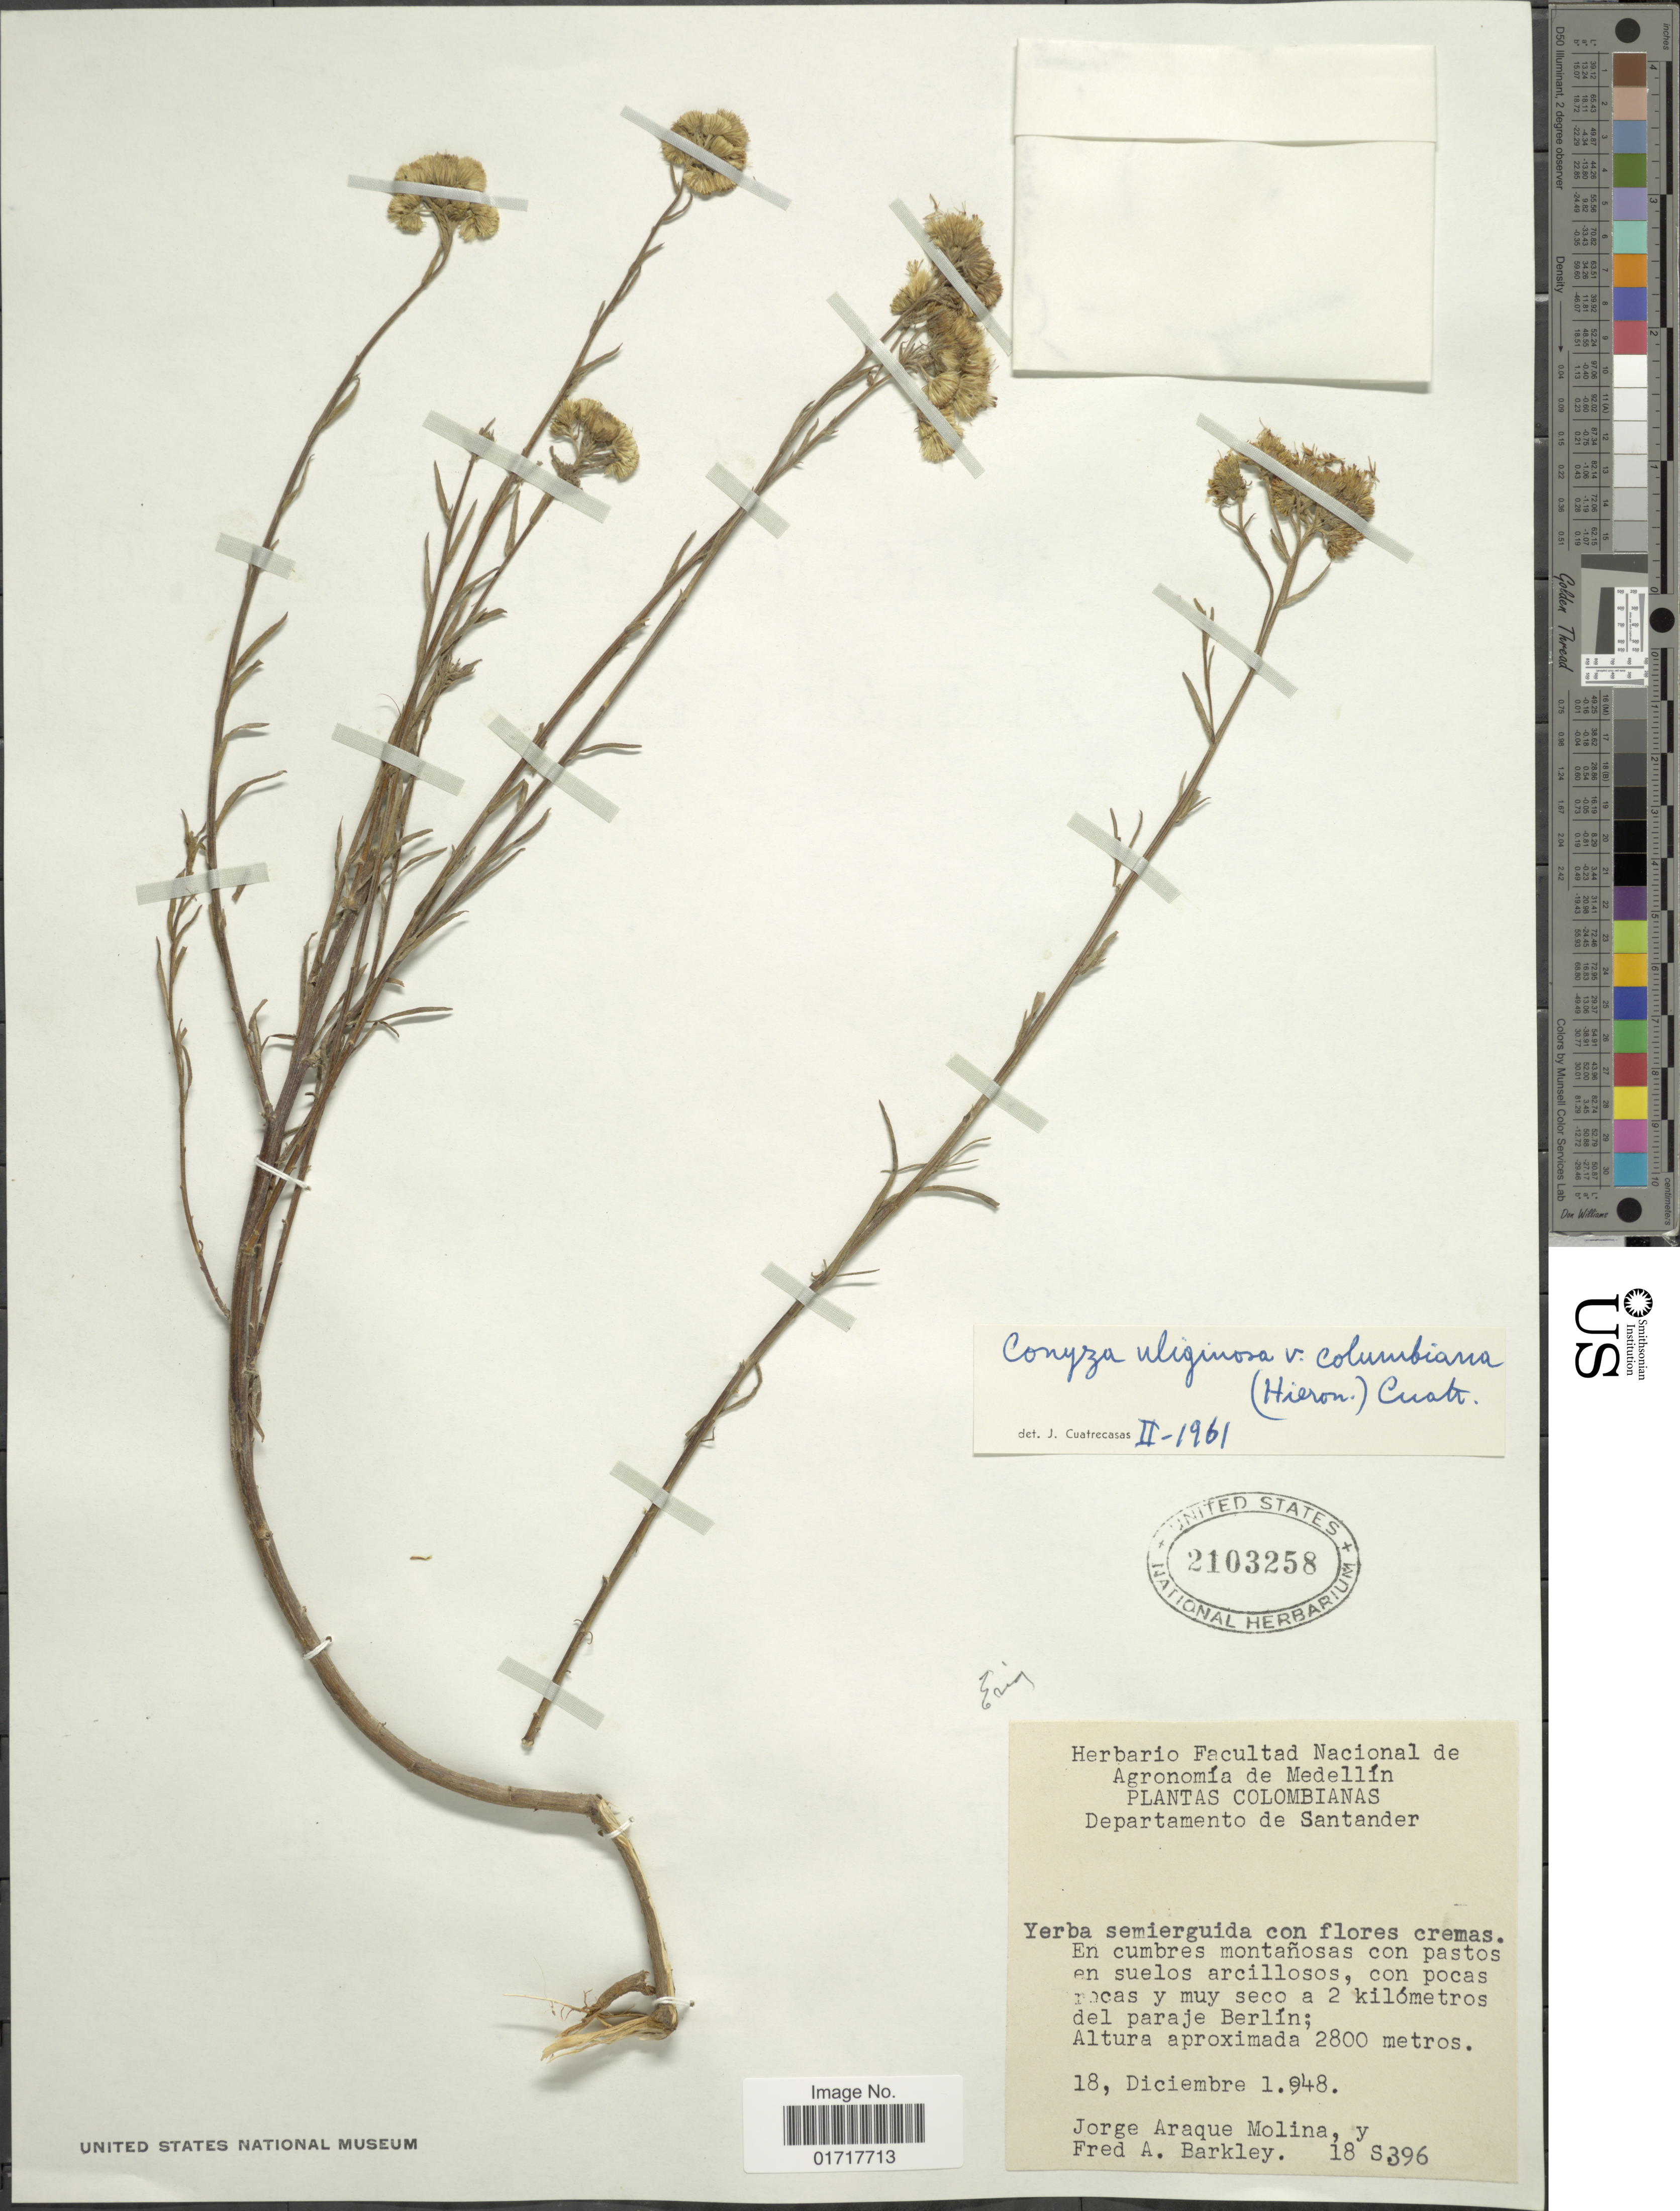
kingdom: Plantae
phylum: Tracheophyta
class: Magnoliopsida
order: Asterales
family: Asteraceae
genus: Conyza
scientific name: Conyza uliginosa var. colimbiana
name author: (Hieron.) Cuatrec.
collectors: J. Araque Molina & F. A. Barkley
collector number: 18S396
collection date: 1948-12-18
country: Colombia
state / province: Santander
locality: Departamento de Santander, 2 kilometros del paraje Berlin.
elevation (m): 2800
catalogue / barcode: US 2103258